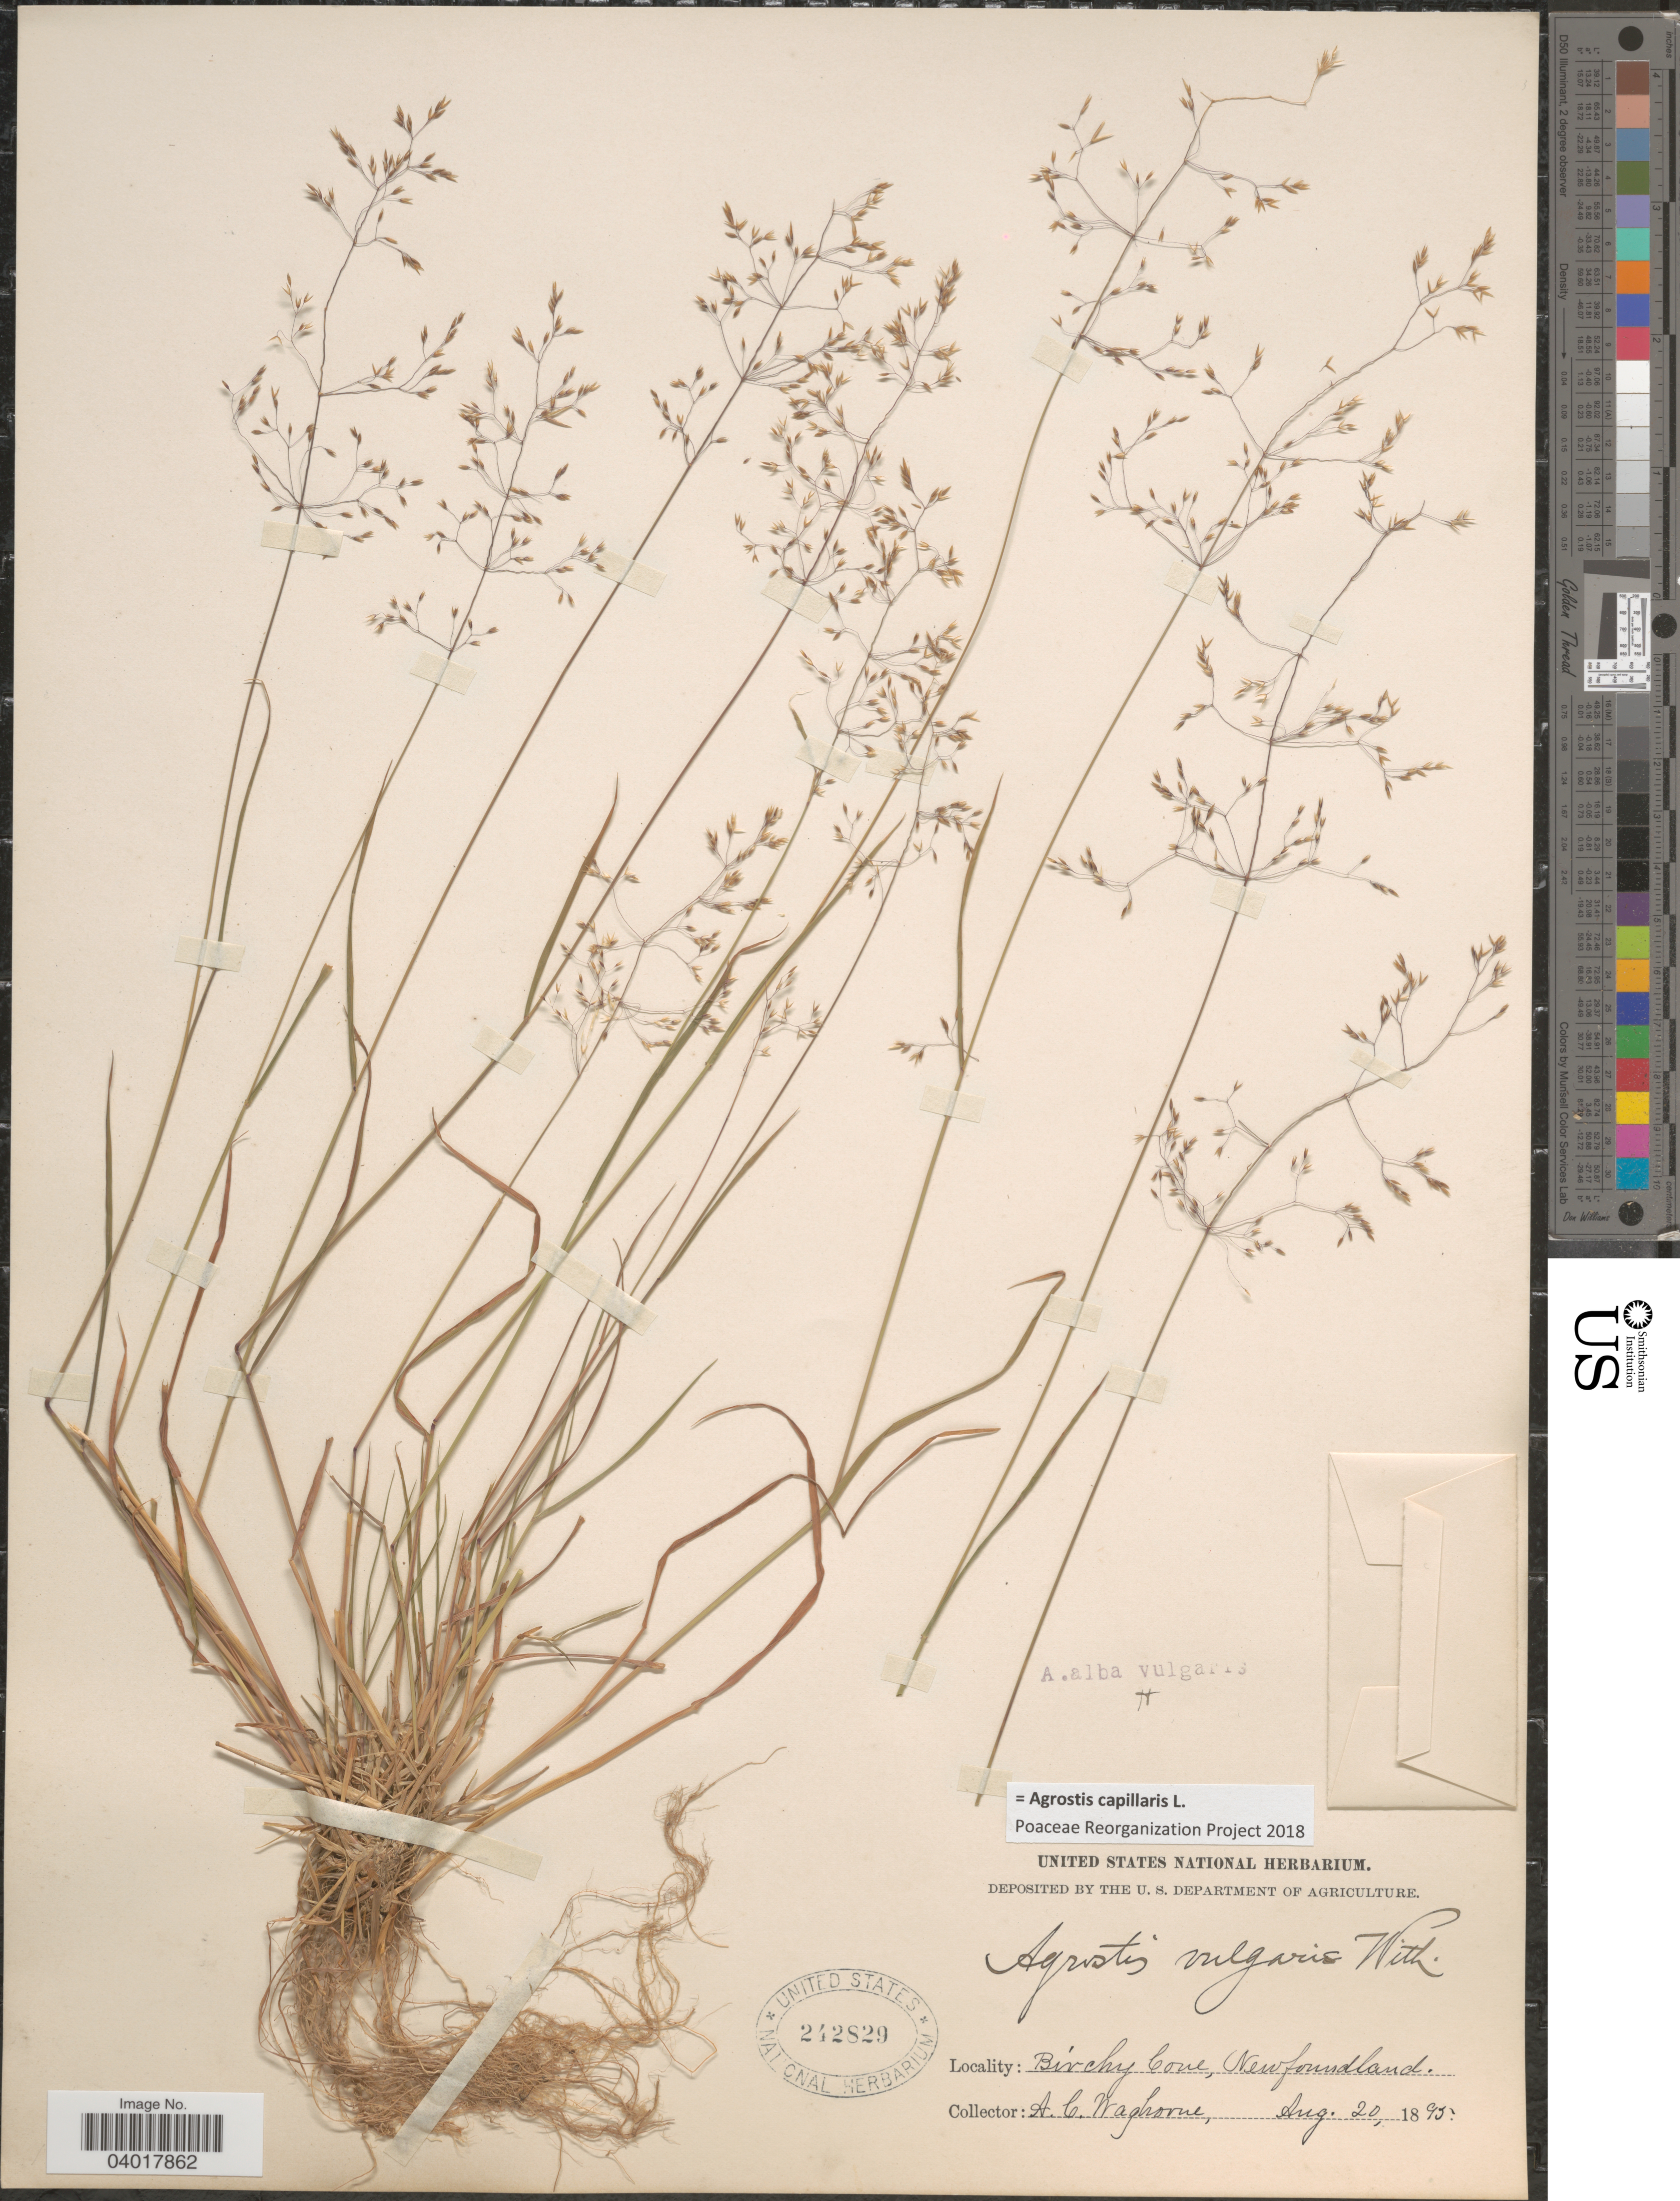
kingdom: Plantae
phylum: Tracheophyta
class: Liliopsida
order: Poales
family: Poaceae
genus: Agrostis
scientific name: Agrostis capillaris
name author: L.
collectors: A. Waghorne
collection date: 1895-08-20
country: Canada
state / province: Newfoundland and Labrador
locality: Birchy Cone.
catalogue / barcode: US 242829